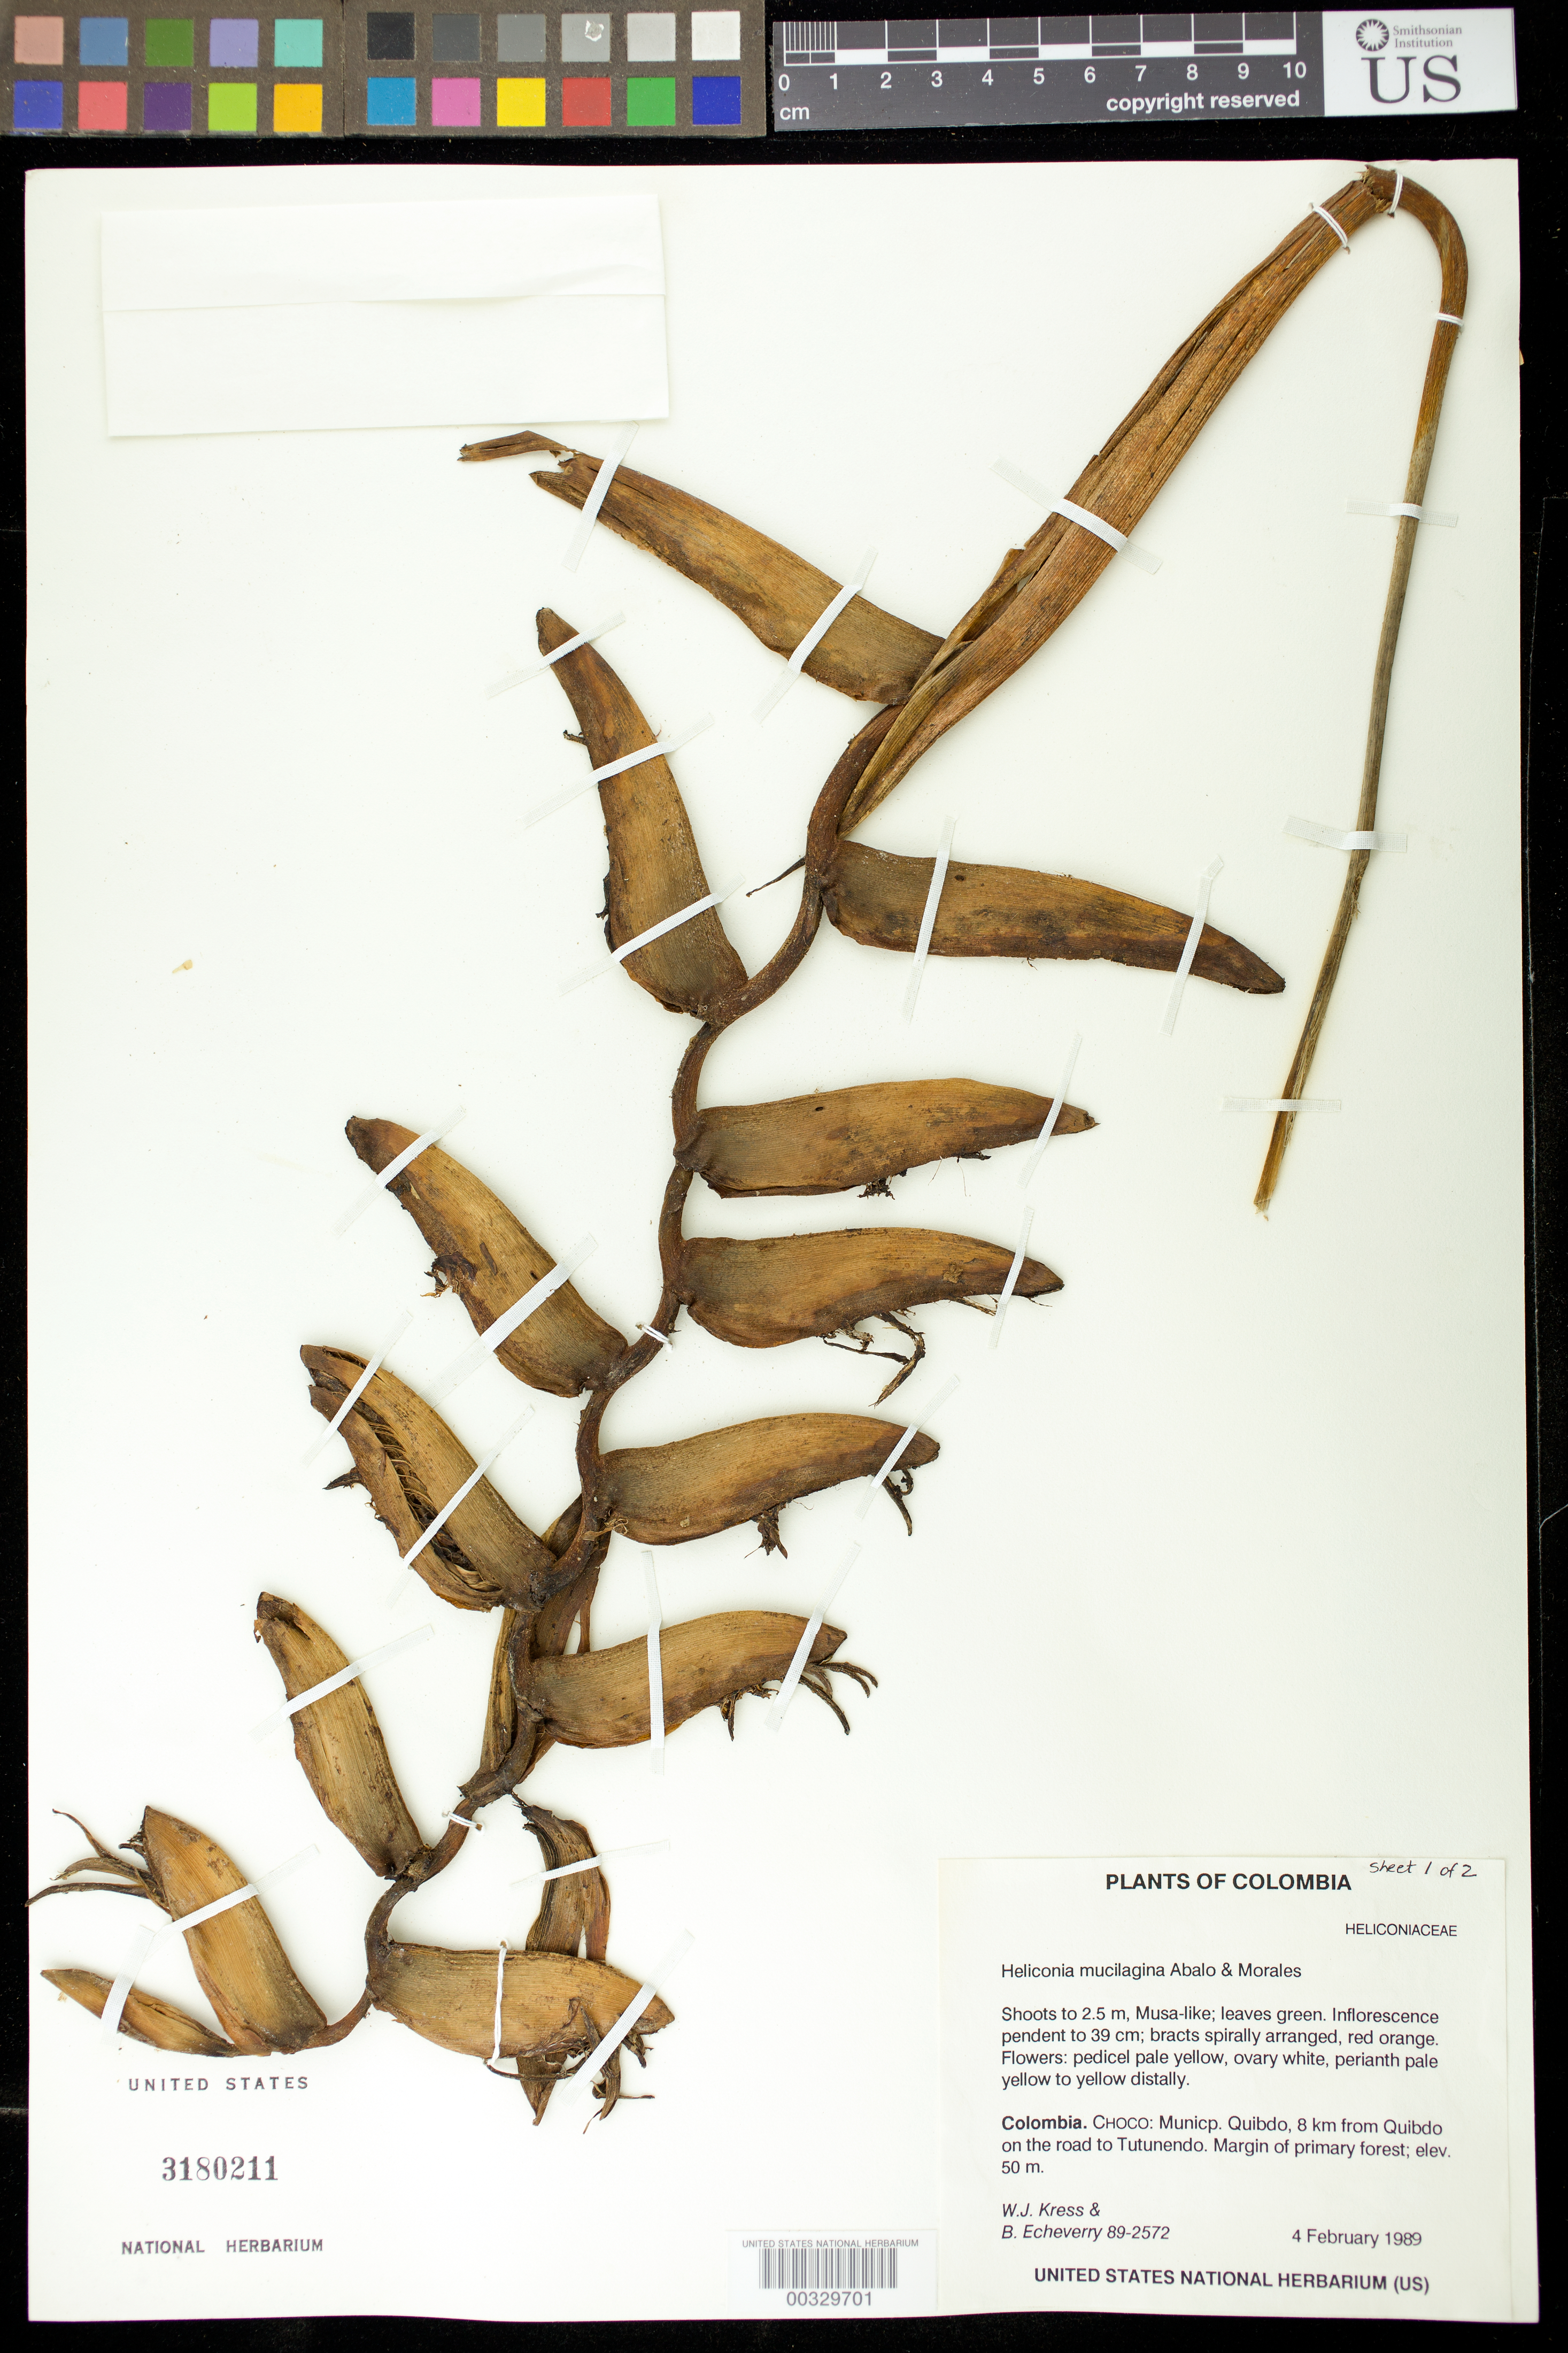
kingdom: Plantae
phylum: Tracheophyta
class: Liliopsida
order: Zingiberales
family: Heliconiaceae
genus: Heliconia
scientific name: Heliconia mucilagina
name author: Abalo & G. Morales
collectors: W. J. Kress & B. Echeverry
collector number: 89-2572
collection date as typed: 04 Feb 1989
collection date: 1989-02-04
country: Colombia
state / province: Chocó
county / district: Quibdó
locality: Mun of Quibdo, 8 km from Quibdo on road to TutUnendo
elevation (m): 50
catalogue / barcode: US 3180211